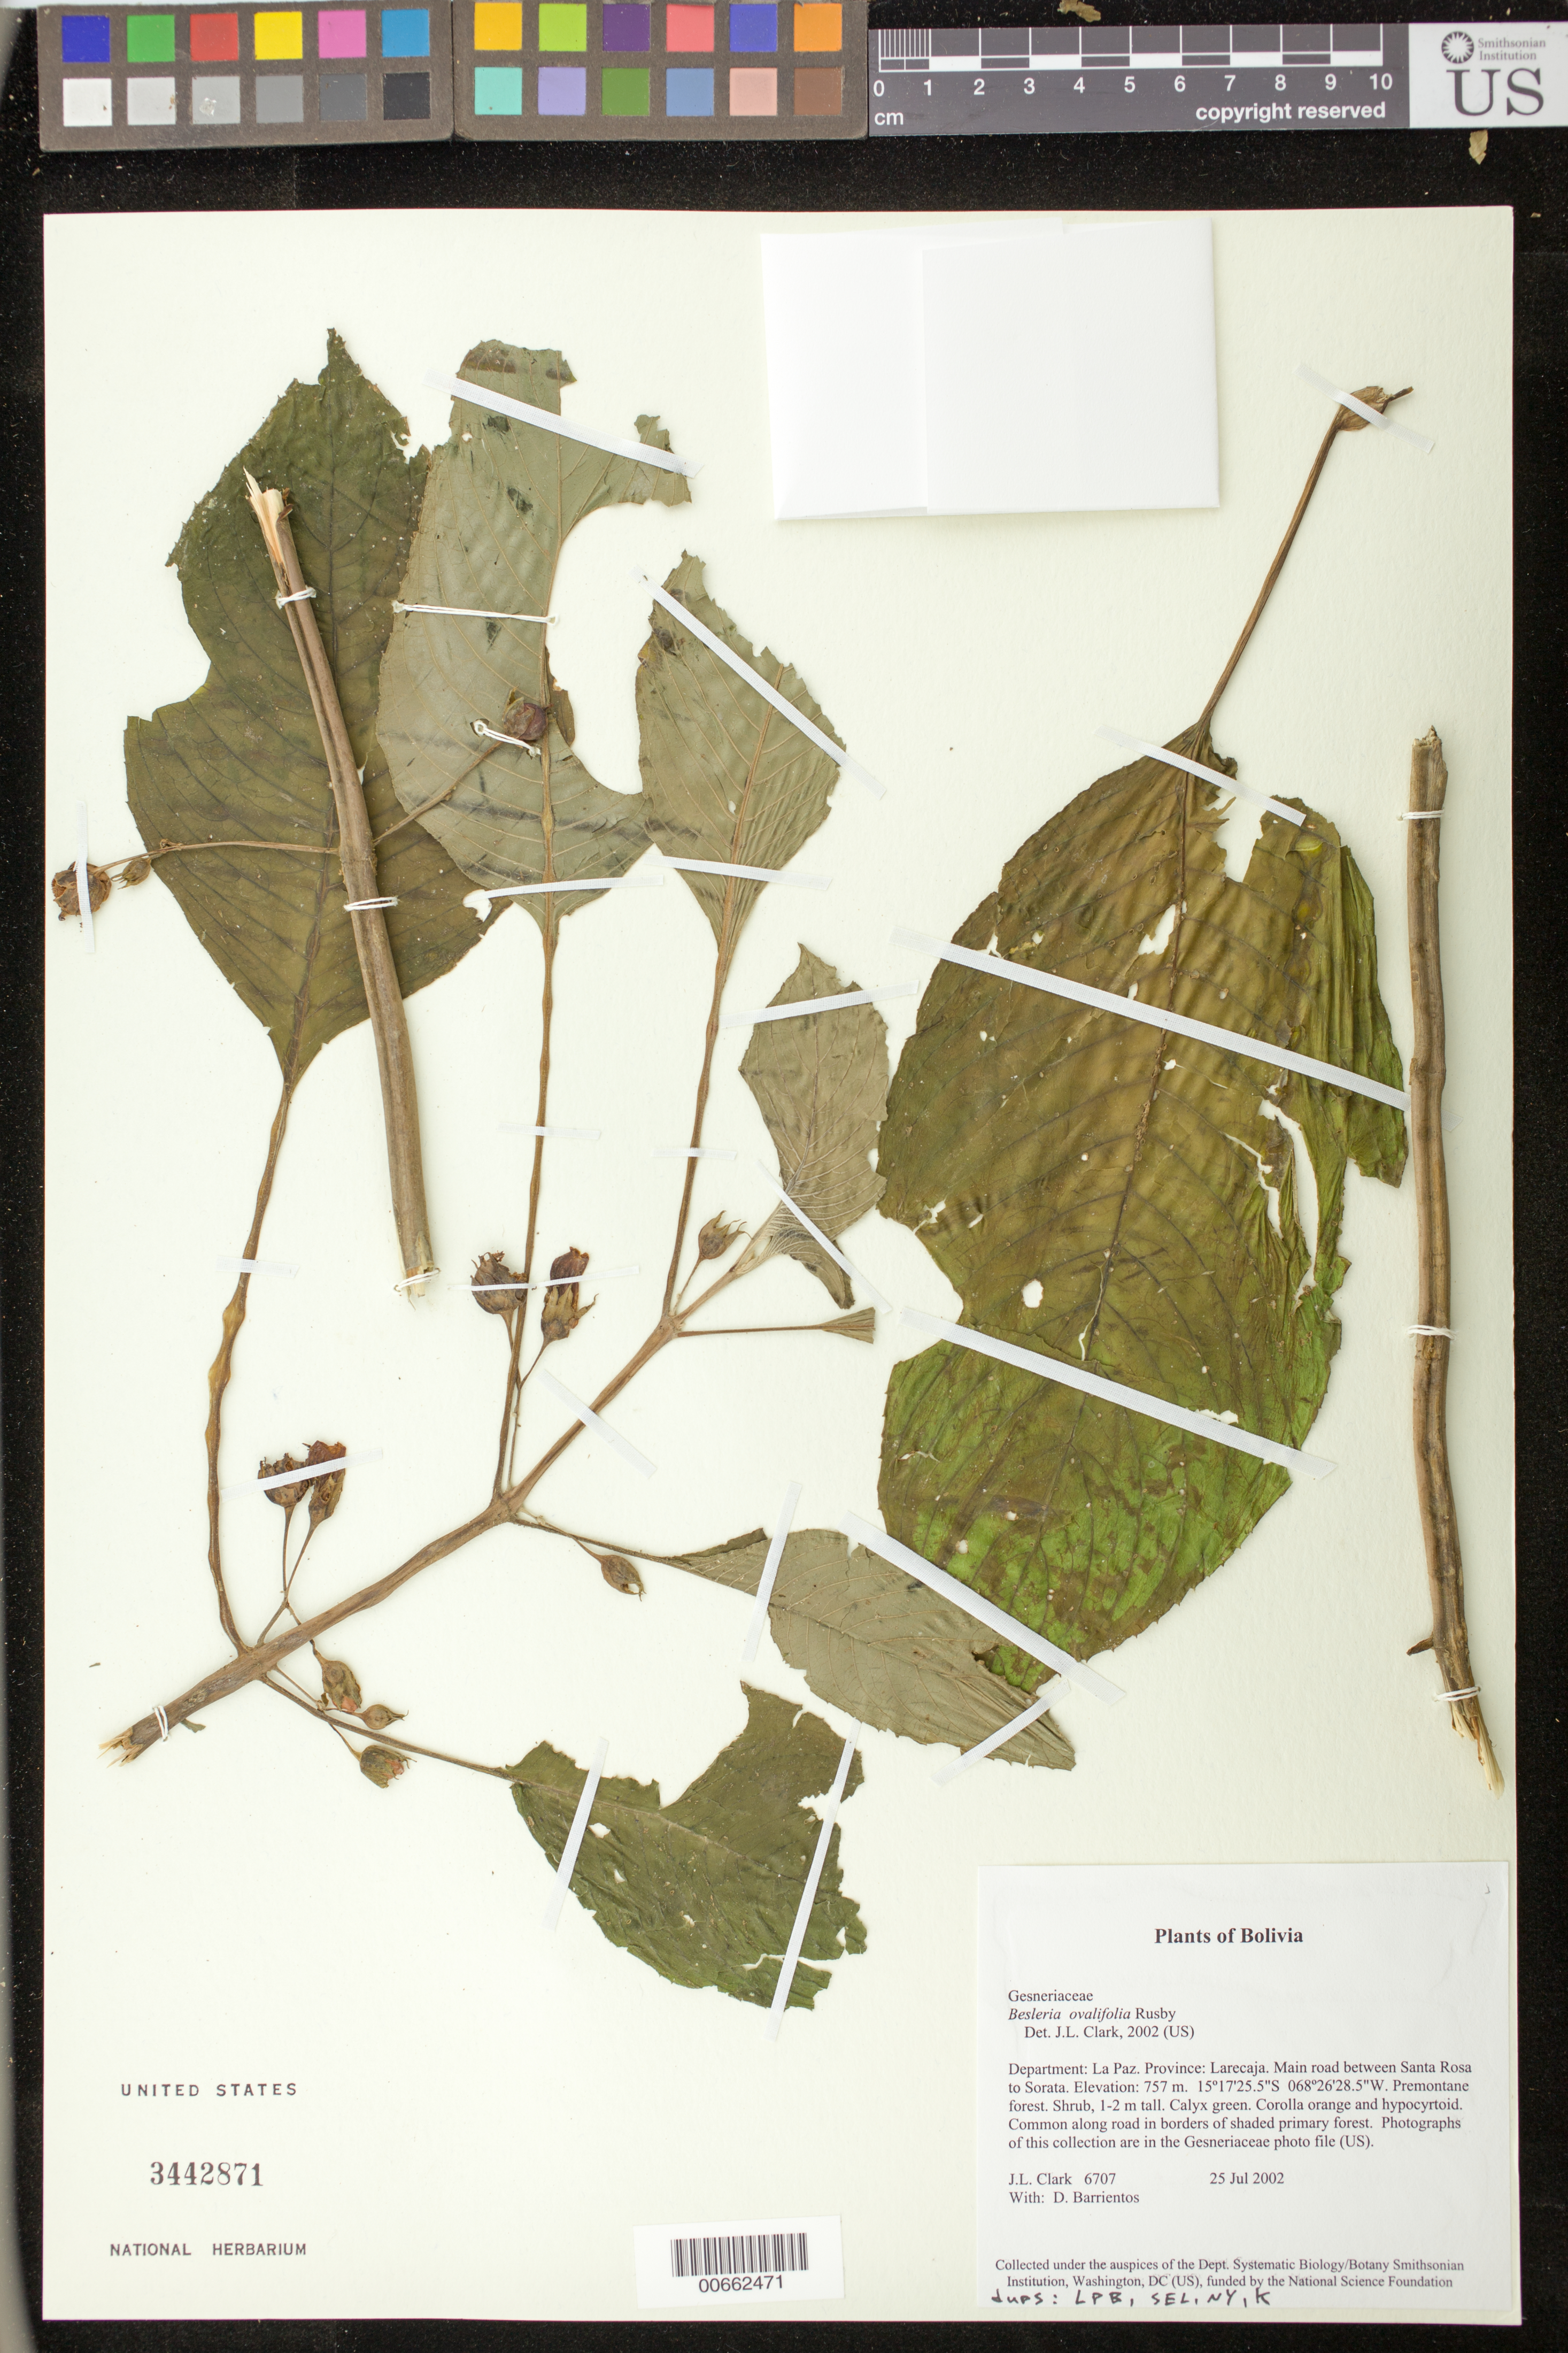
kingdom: Plantae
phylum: Tracheophyta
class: Magnoliopsida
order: Lamiales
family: Gesneriaceae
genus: Besleria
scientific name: Besleria ovalifolia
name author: Rusby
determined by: Clark, J. L., (SEL), The Marie Selby Botanical Garden (UNITED STATES)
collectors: J. L. Clark & D. Barrientos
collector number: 6707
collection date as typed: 25 Jul 2002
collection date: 2002-07-25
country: Bolivia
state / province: La Paz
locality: Larecaja, Main road between Santa Rosa to Sorata.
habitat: Premontane forest.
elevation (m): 757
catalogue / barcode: US 3442871